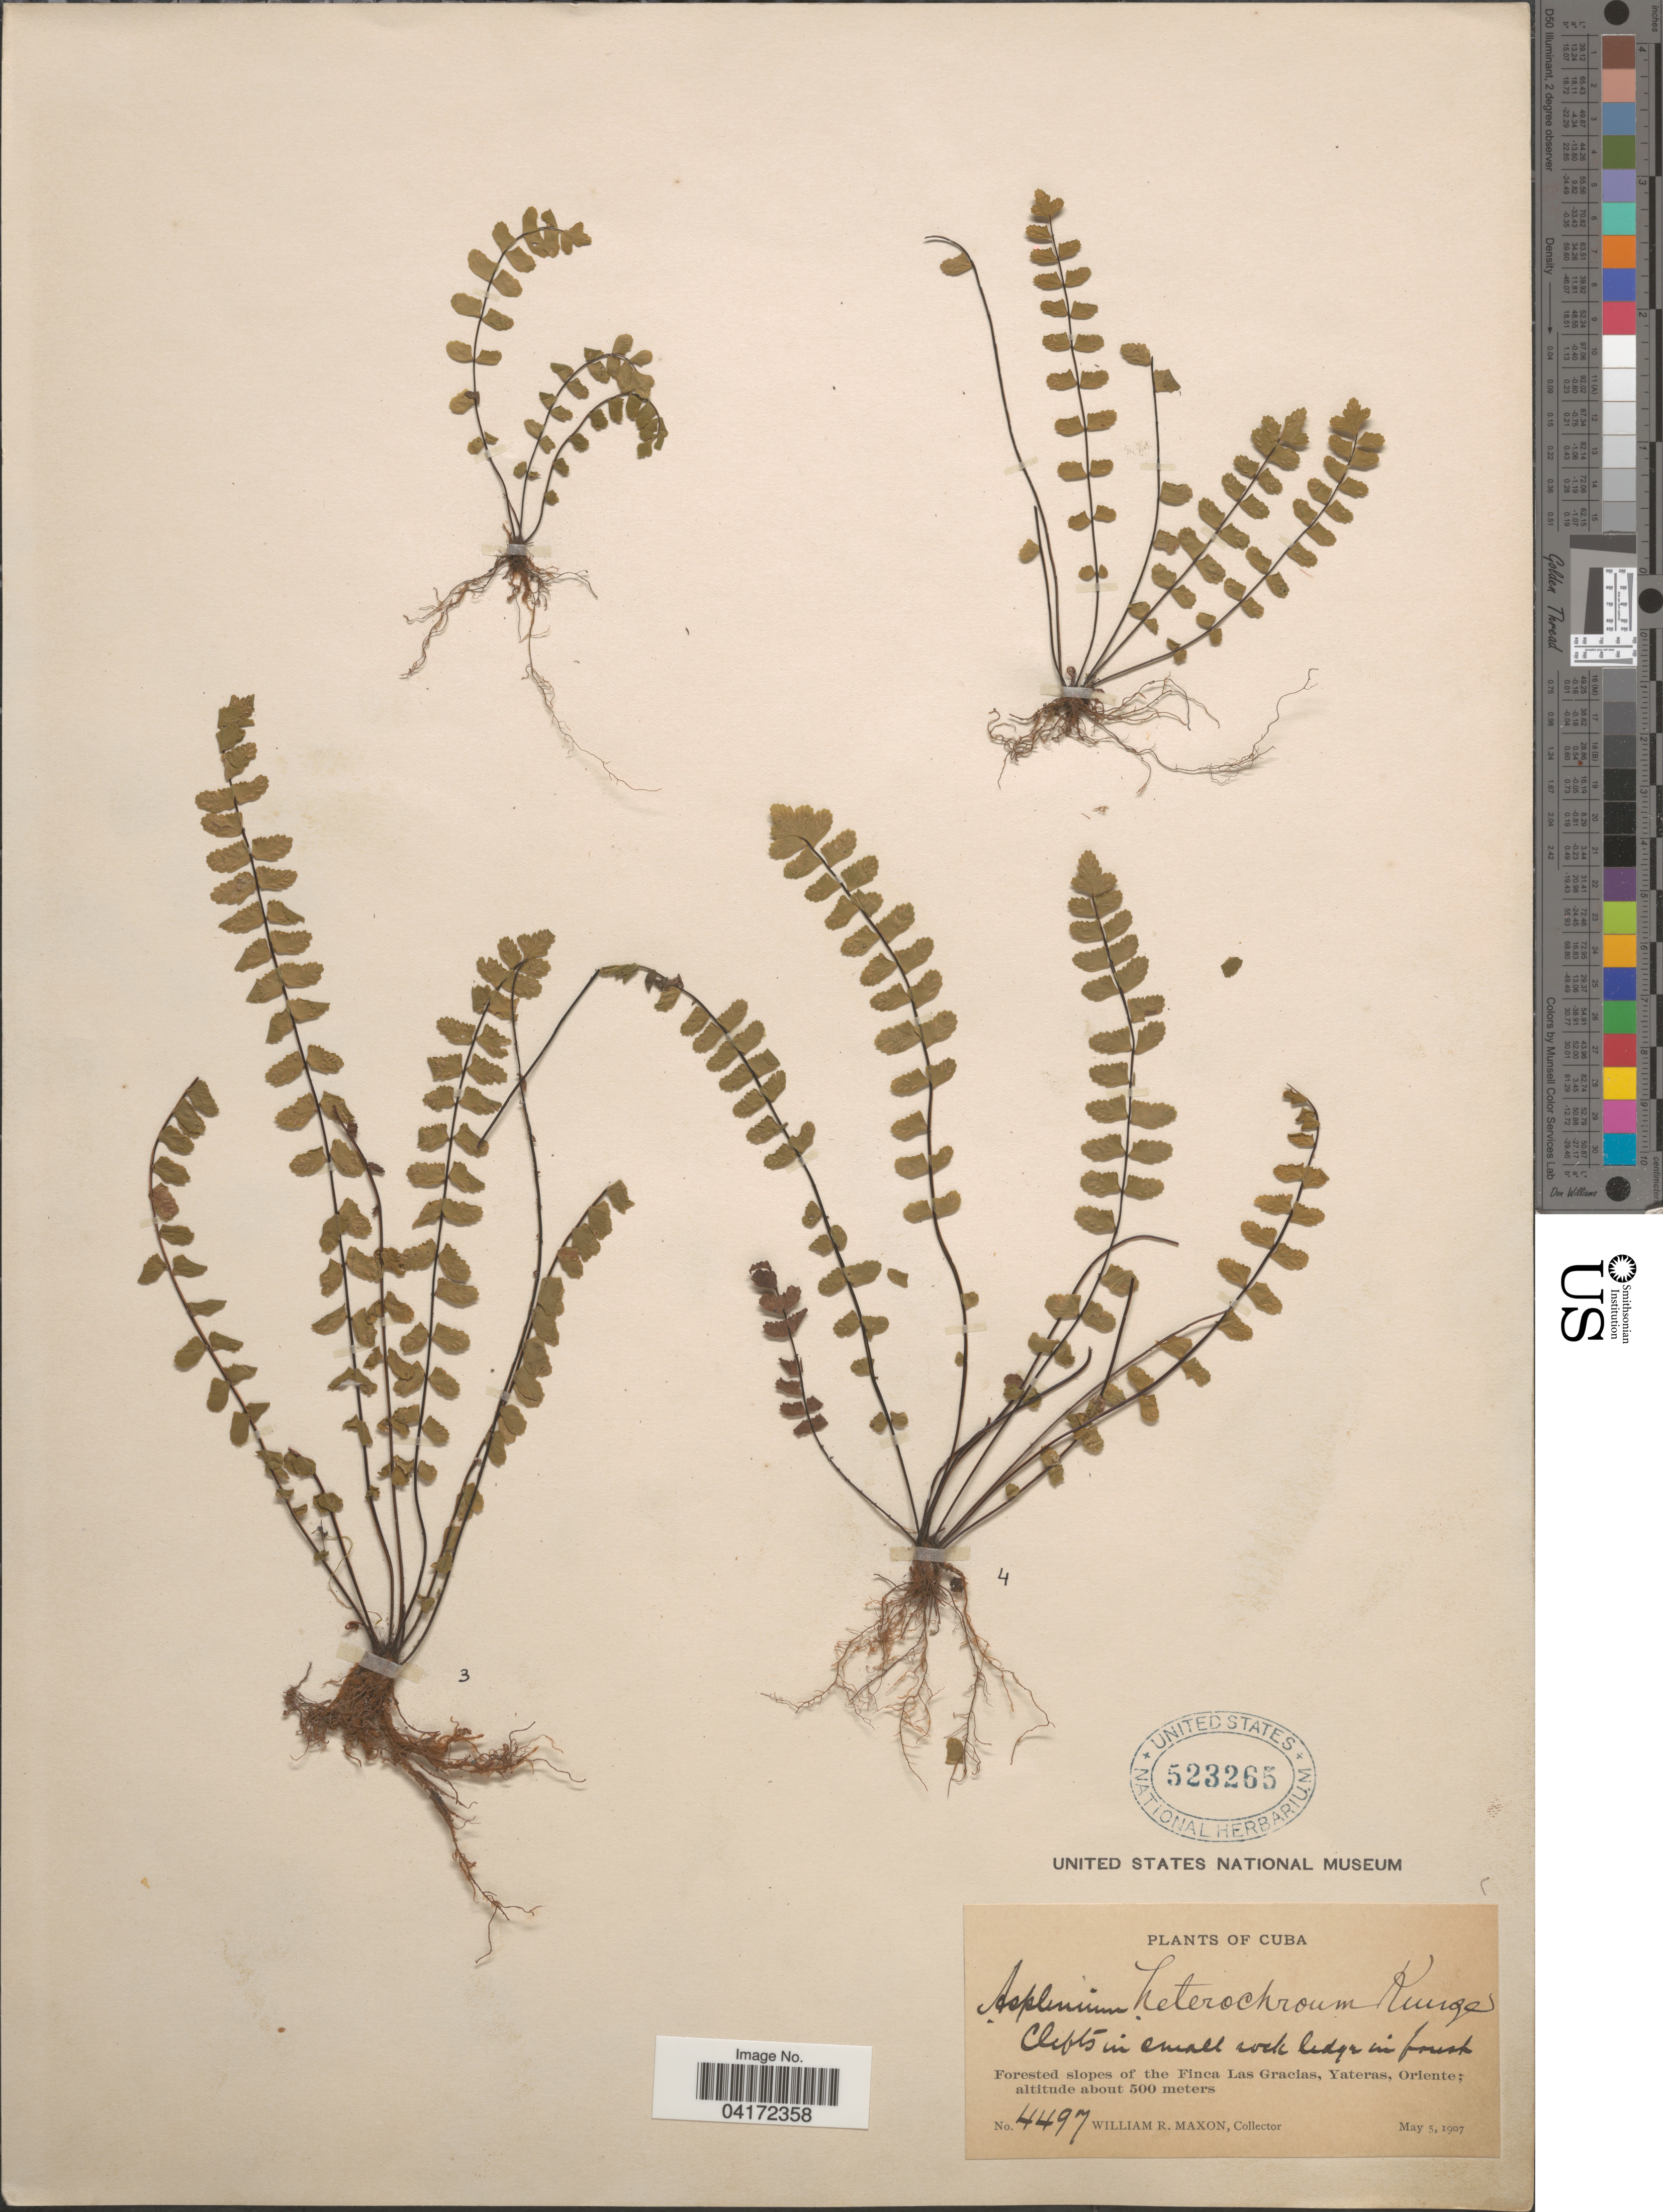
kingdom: Plantae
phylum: Tracheophyta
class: Polypodiopsida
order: Polypodiales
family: Aspleniaceae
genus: Asplenium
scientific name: Asplenium heterochroum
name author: Kunze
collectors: W. R. Maxon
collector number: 4497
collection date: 1907-05-05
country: Cuba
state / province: Oriente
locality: Forested slopes of the Finca Las Gracias, Yateras.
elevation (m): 500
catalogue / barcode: US 523265